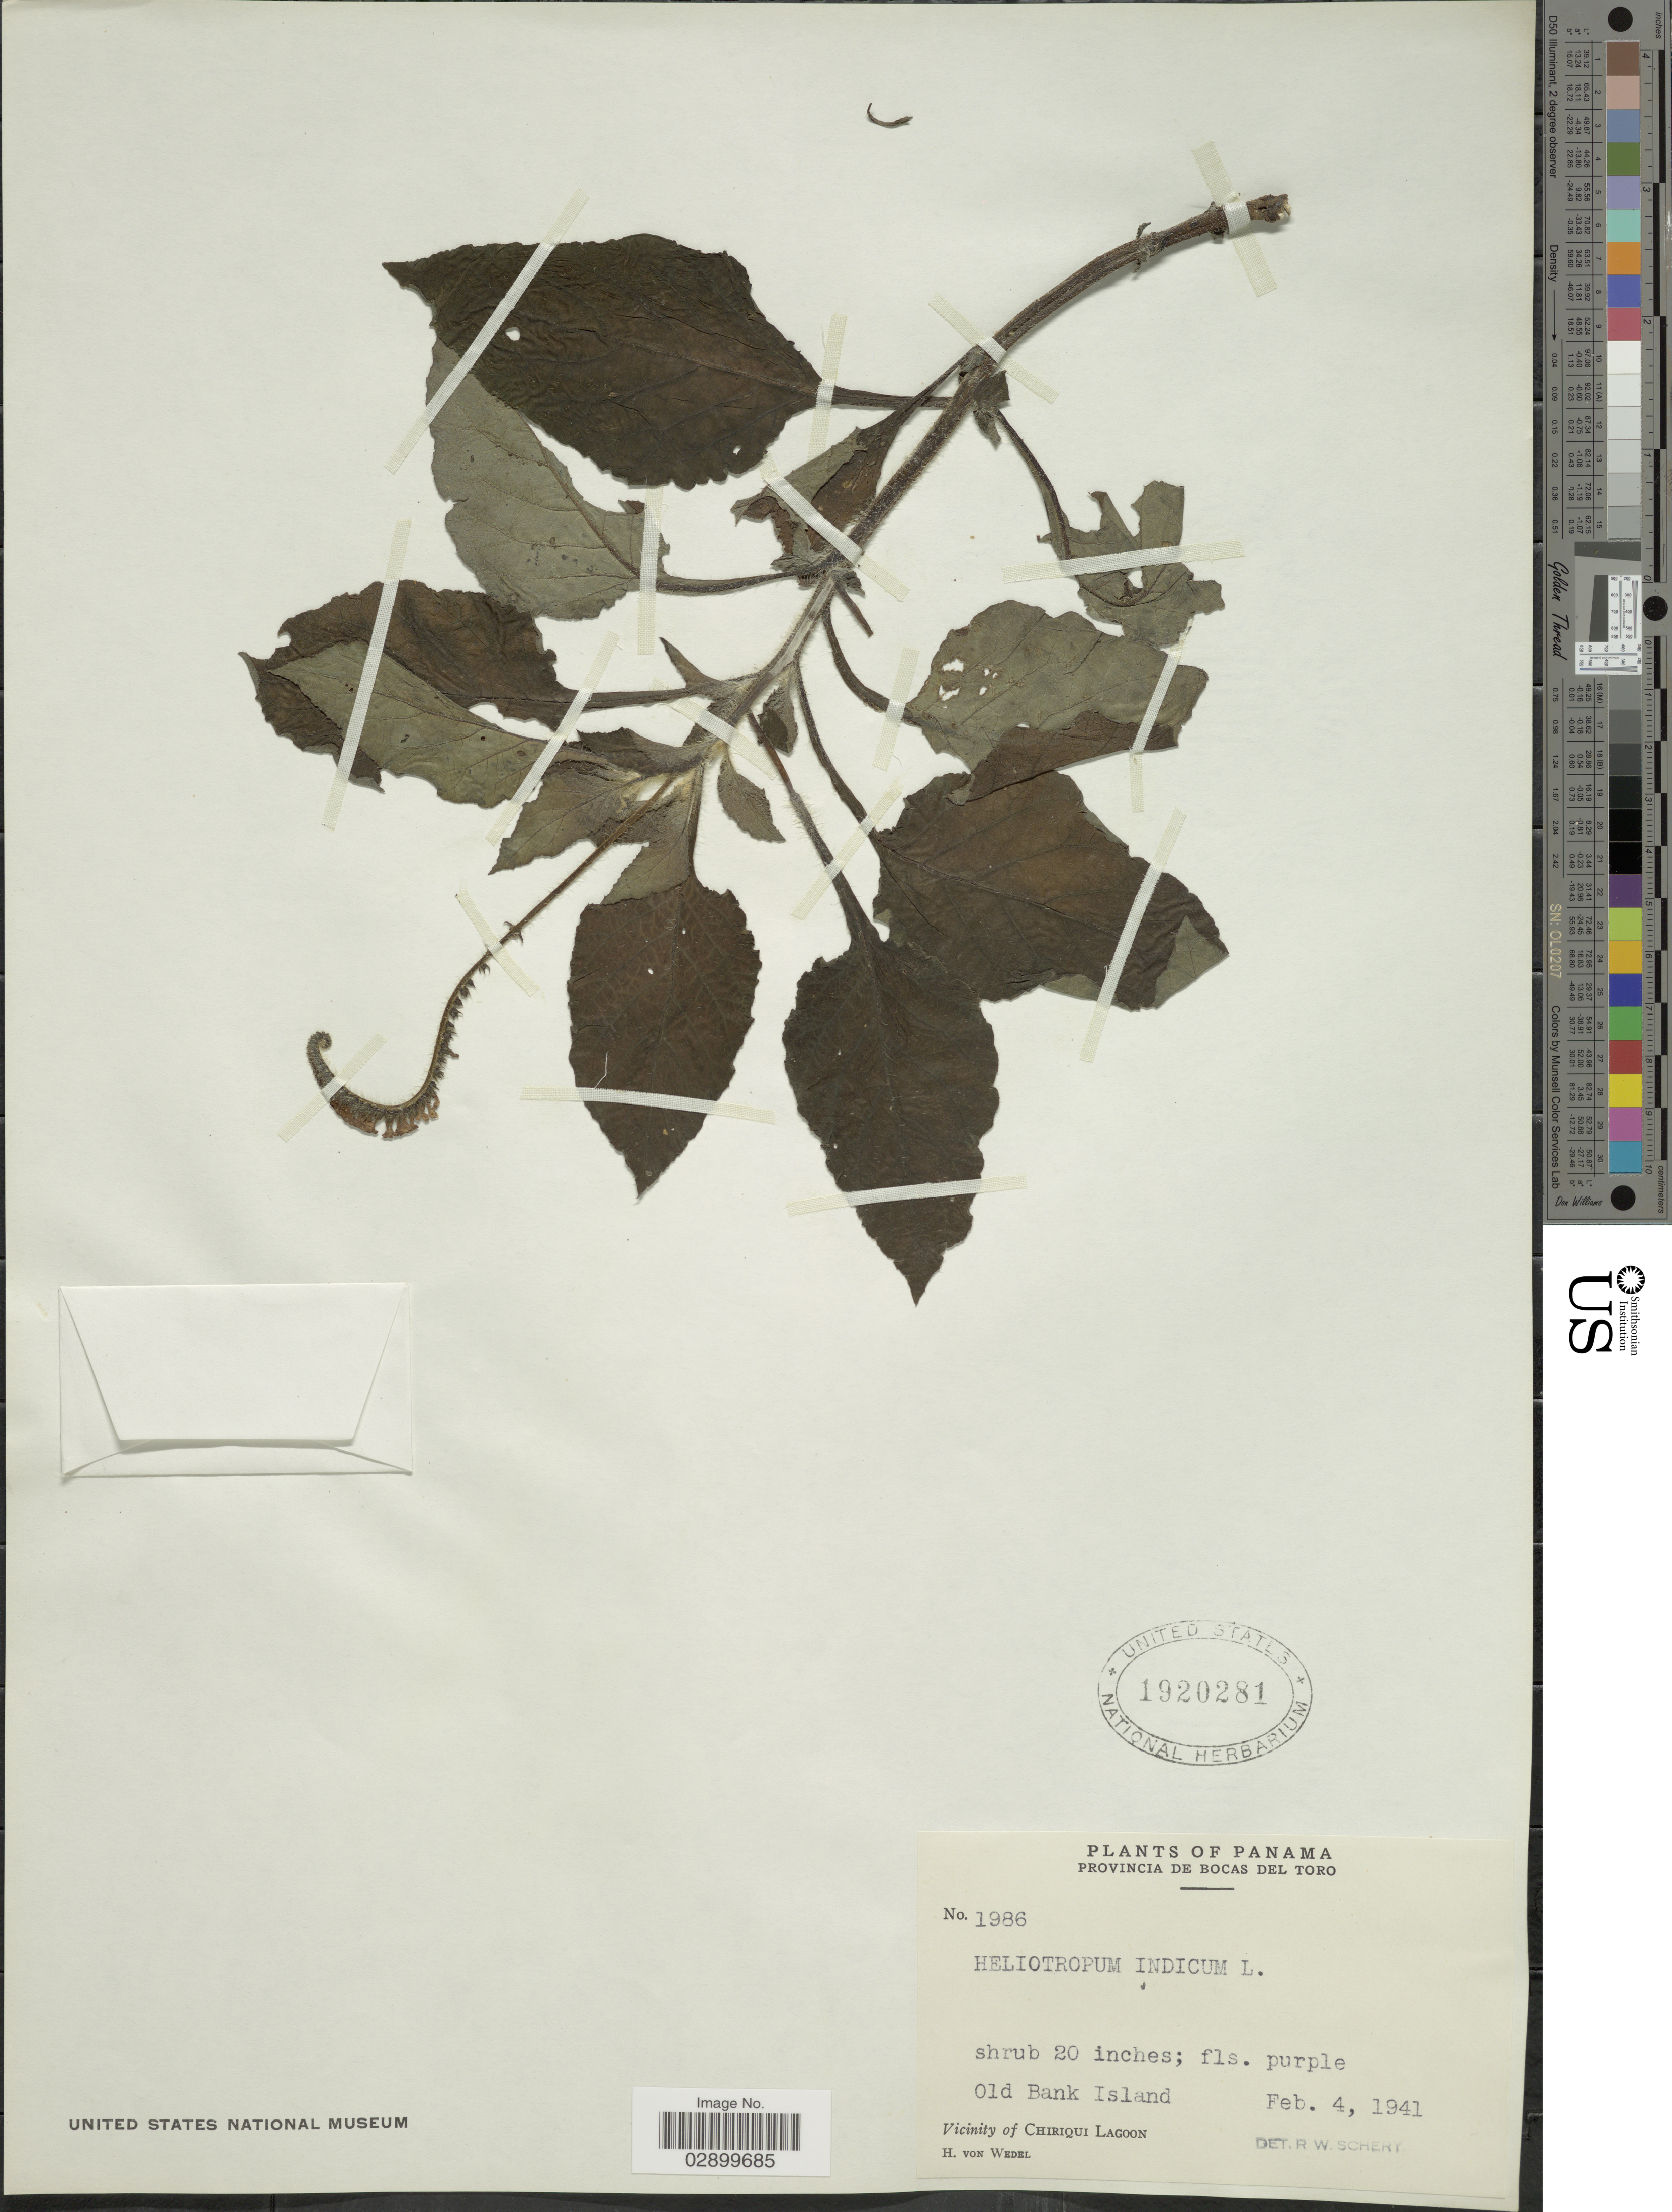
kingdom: Plantae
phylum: Tracheophyta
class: Magnoliopsida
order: Boraginales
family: Heliotropiaceae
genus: Heliotropium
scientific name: Heliotropium indicum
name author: L.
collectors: H. von Wedel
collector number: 1986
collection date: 1941-02-04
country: Panama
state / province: Bocas del Toro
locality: Old Bank Island, Vicinity of Chiriqui Lagoon.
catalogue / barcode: US 1920281